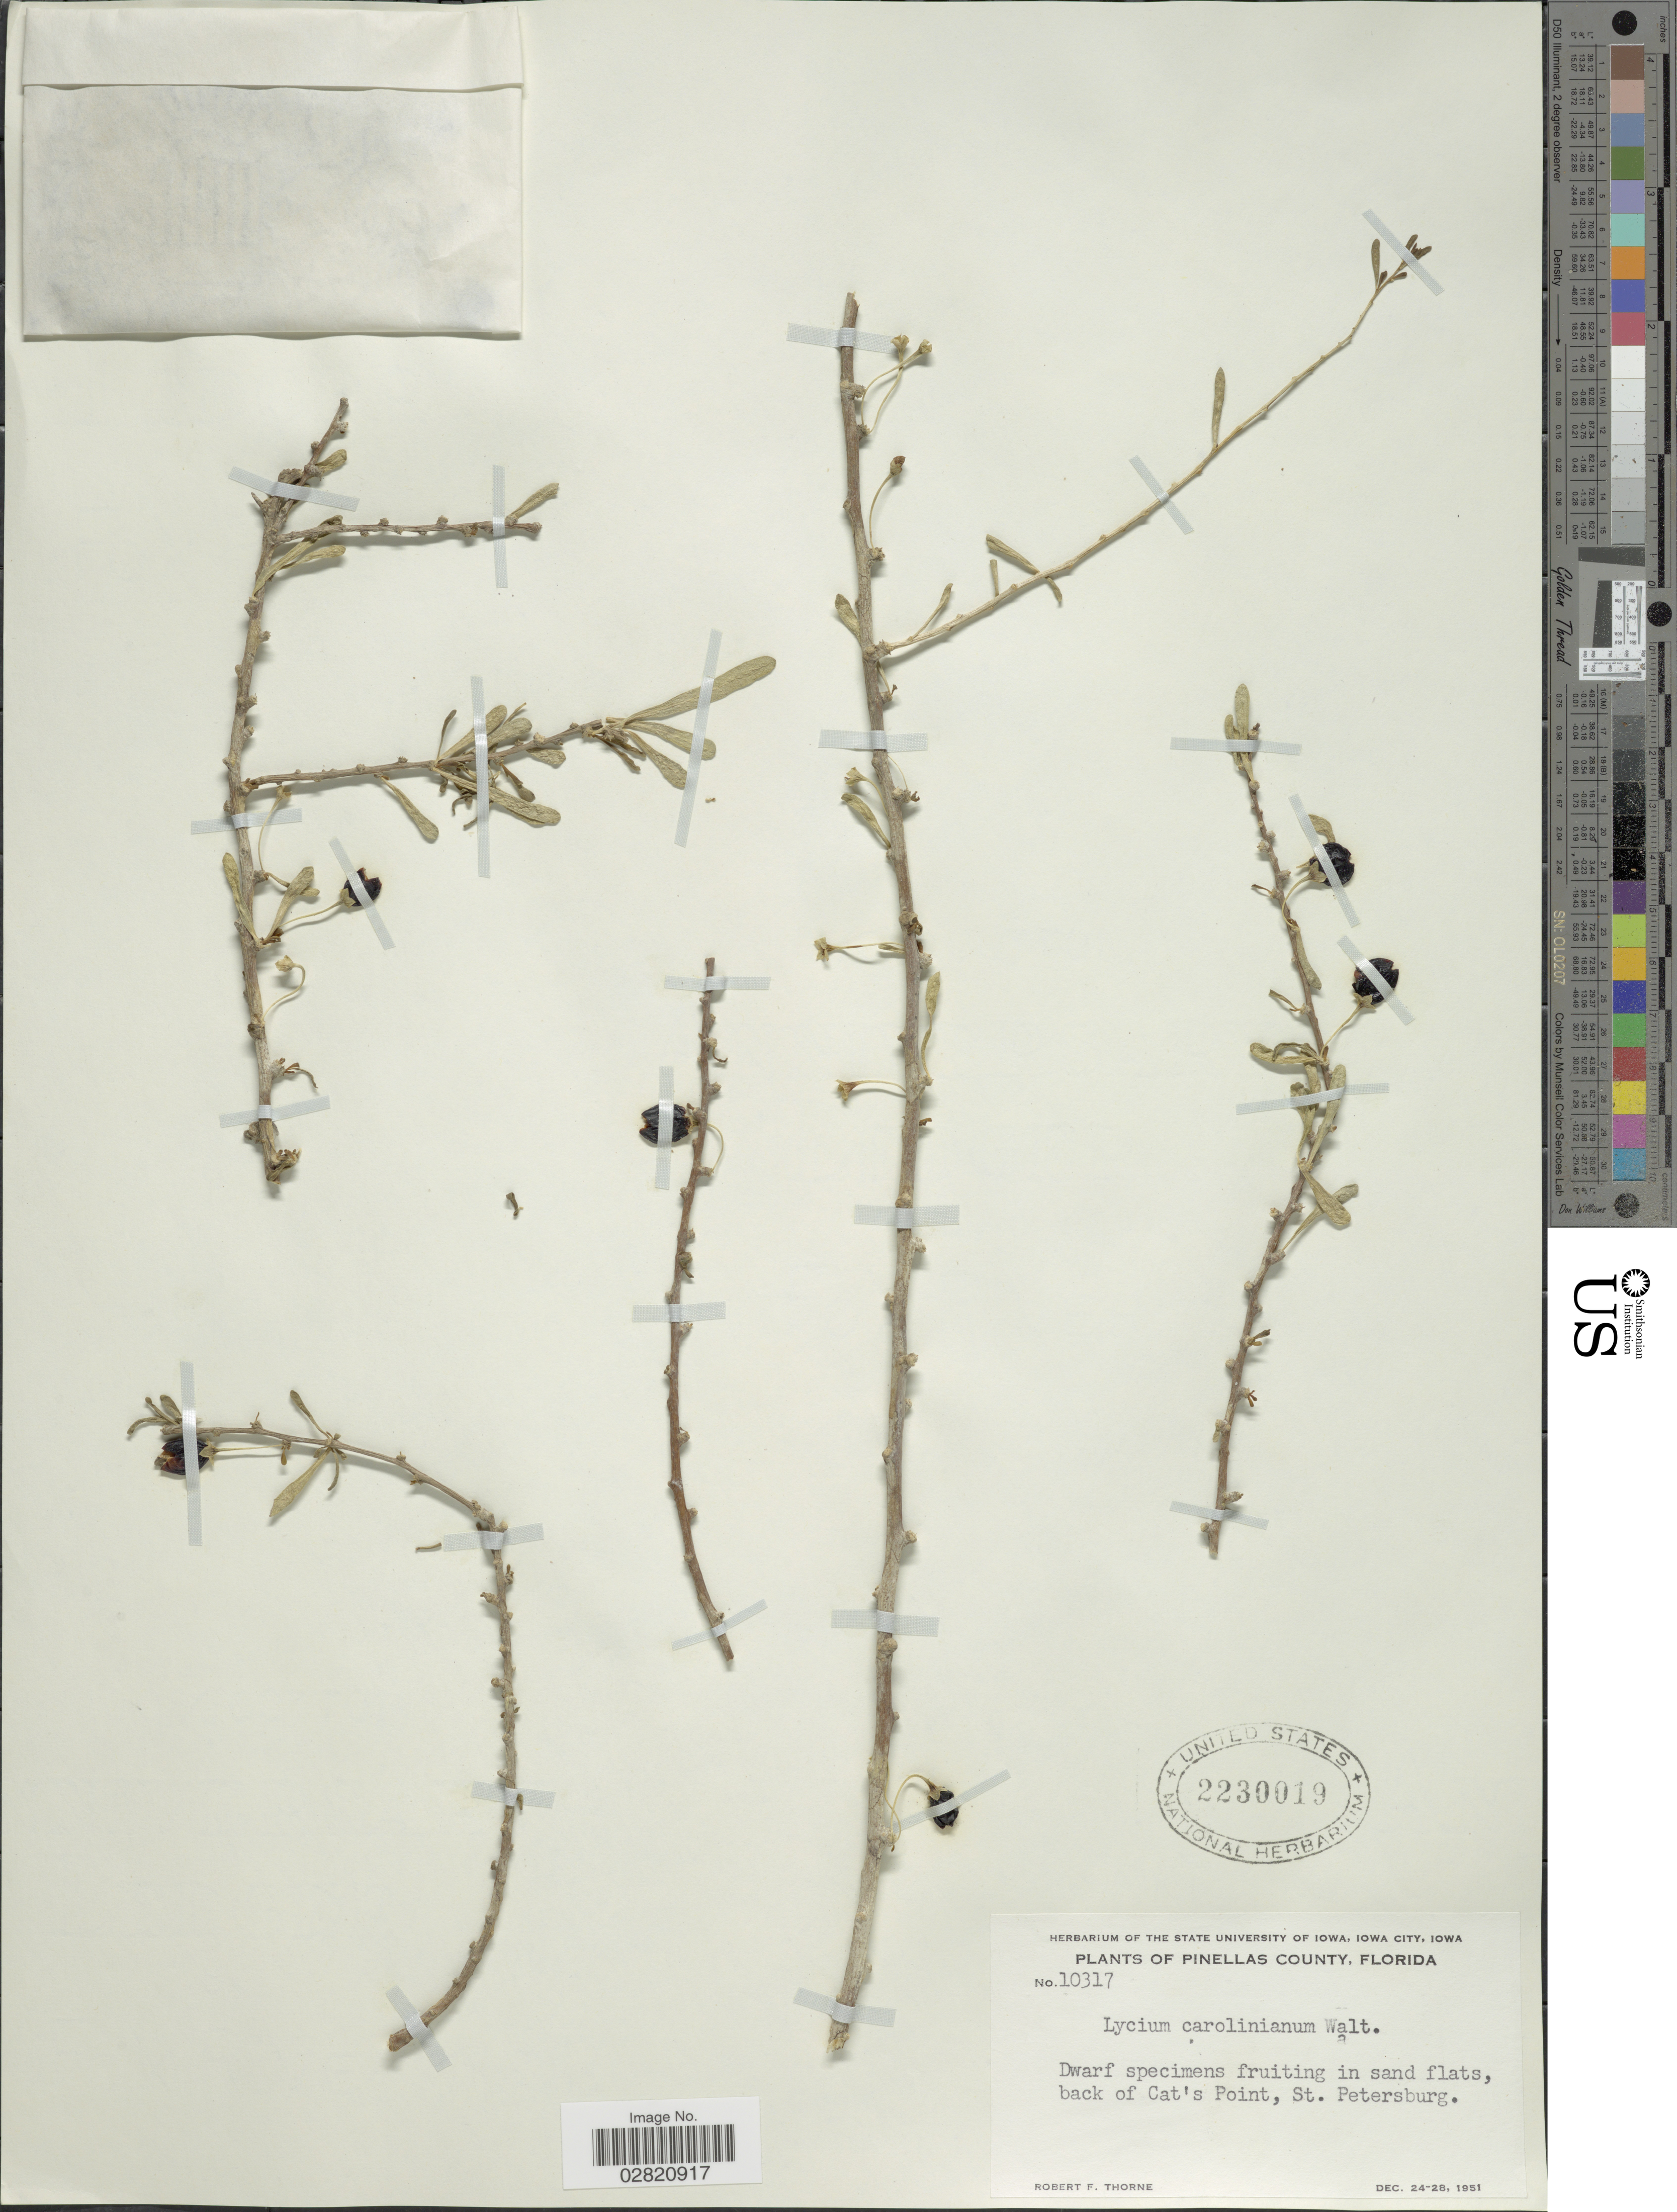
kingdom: Plantae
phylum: Tracheophyta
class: Magnoliopsida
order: Solanales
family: Solanaceae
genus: Lycium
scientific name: Lycium carolinianum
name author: Walter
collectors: R. F. Thorne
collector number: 10317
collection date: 1951-12-24/1951-12-28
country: United States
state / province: Florida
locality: Pinellas County, back of Cat's Point, St. Petersburg.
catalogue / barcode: US 2230019